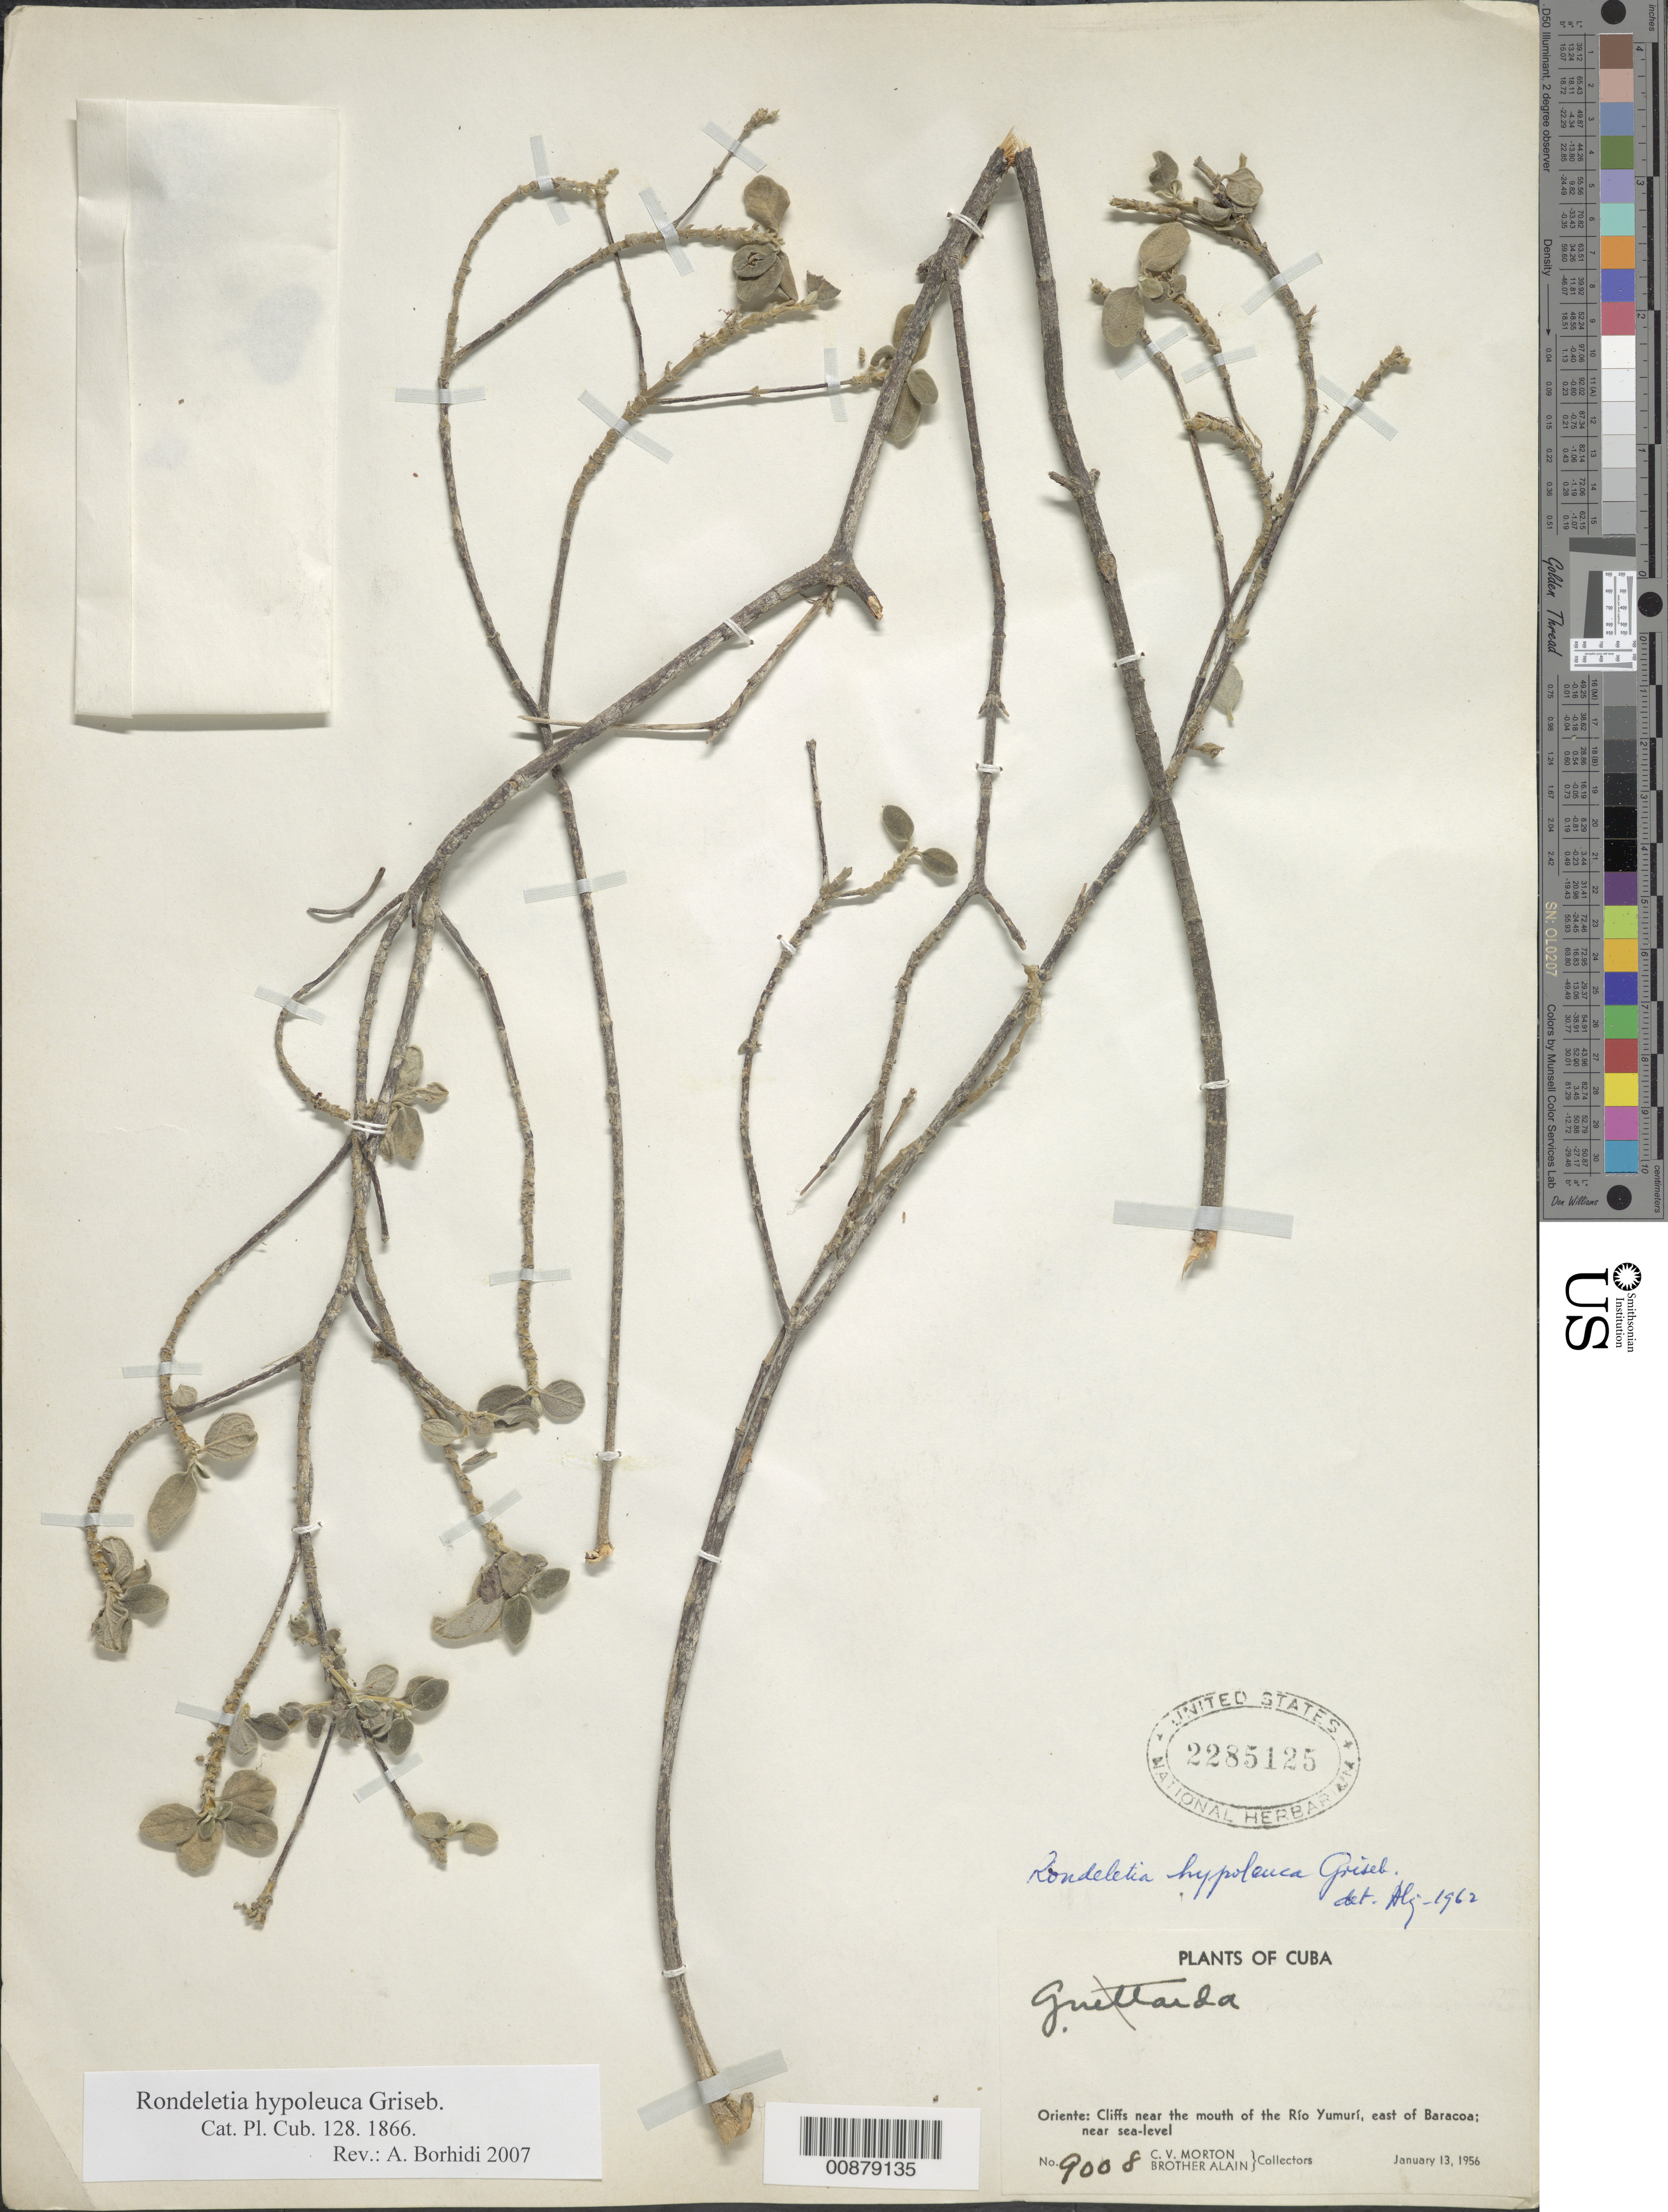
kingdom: Plantae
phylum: Tracheophyta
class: Magnoliopsida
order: Gentianales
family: Rubiaceae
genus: Rondeletia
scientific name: Rondeletia hypoleuca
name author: Griseb.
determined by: Borhidi, Attila L.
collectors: C. V. Morton & A. H. Liogier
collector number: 9008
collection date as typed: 13 Jan 1956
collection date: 1956-01-13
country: Cuba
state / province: Guantanamo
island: Cuba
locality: near the mouth of the Rio Yumurí, E of Baracoa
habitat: Cliffs.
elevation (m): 0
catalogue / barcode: US 2285125